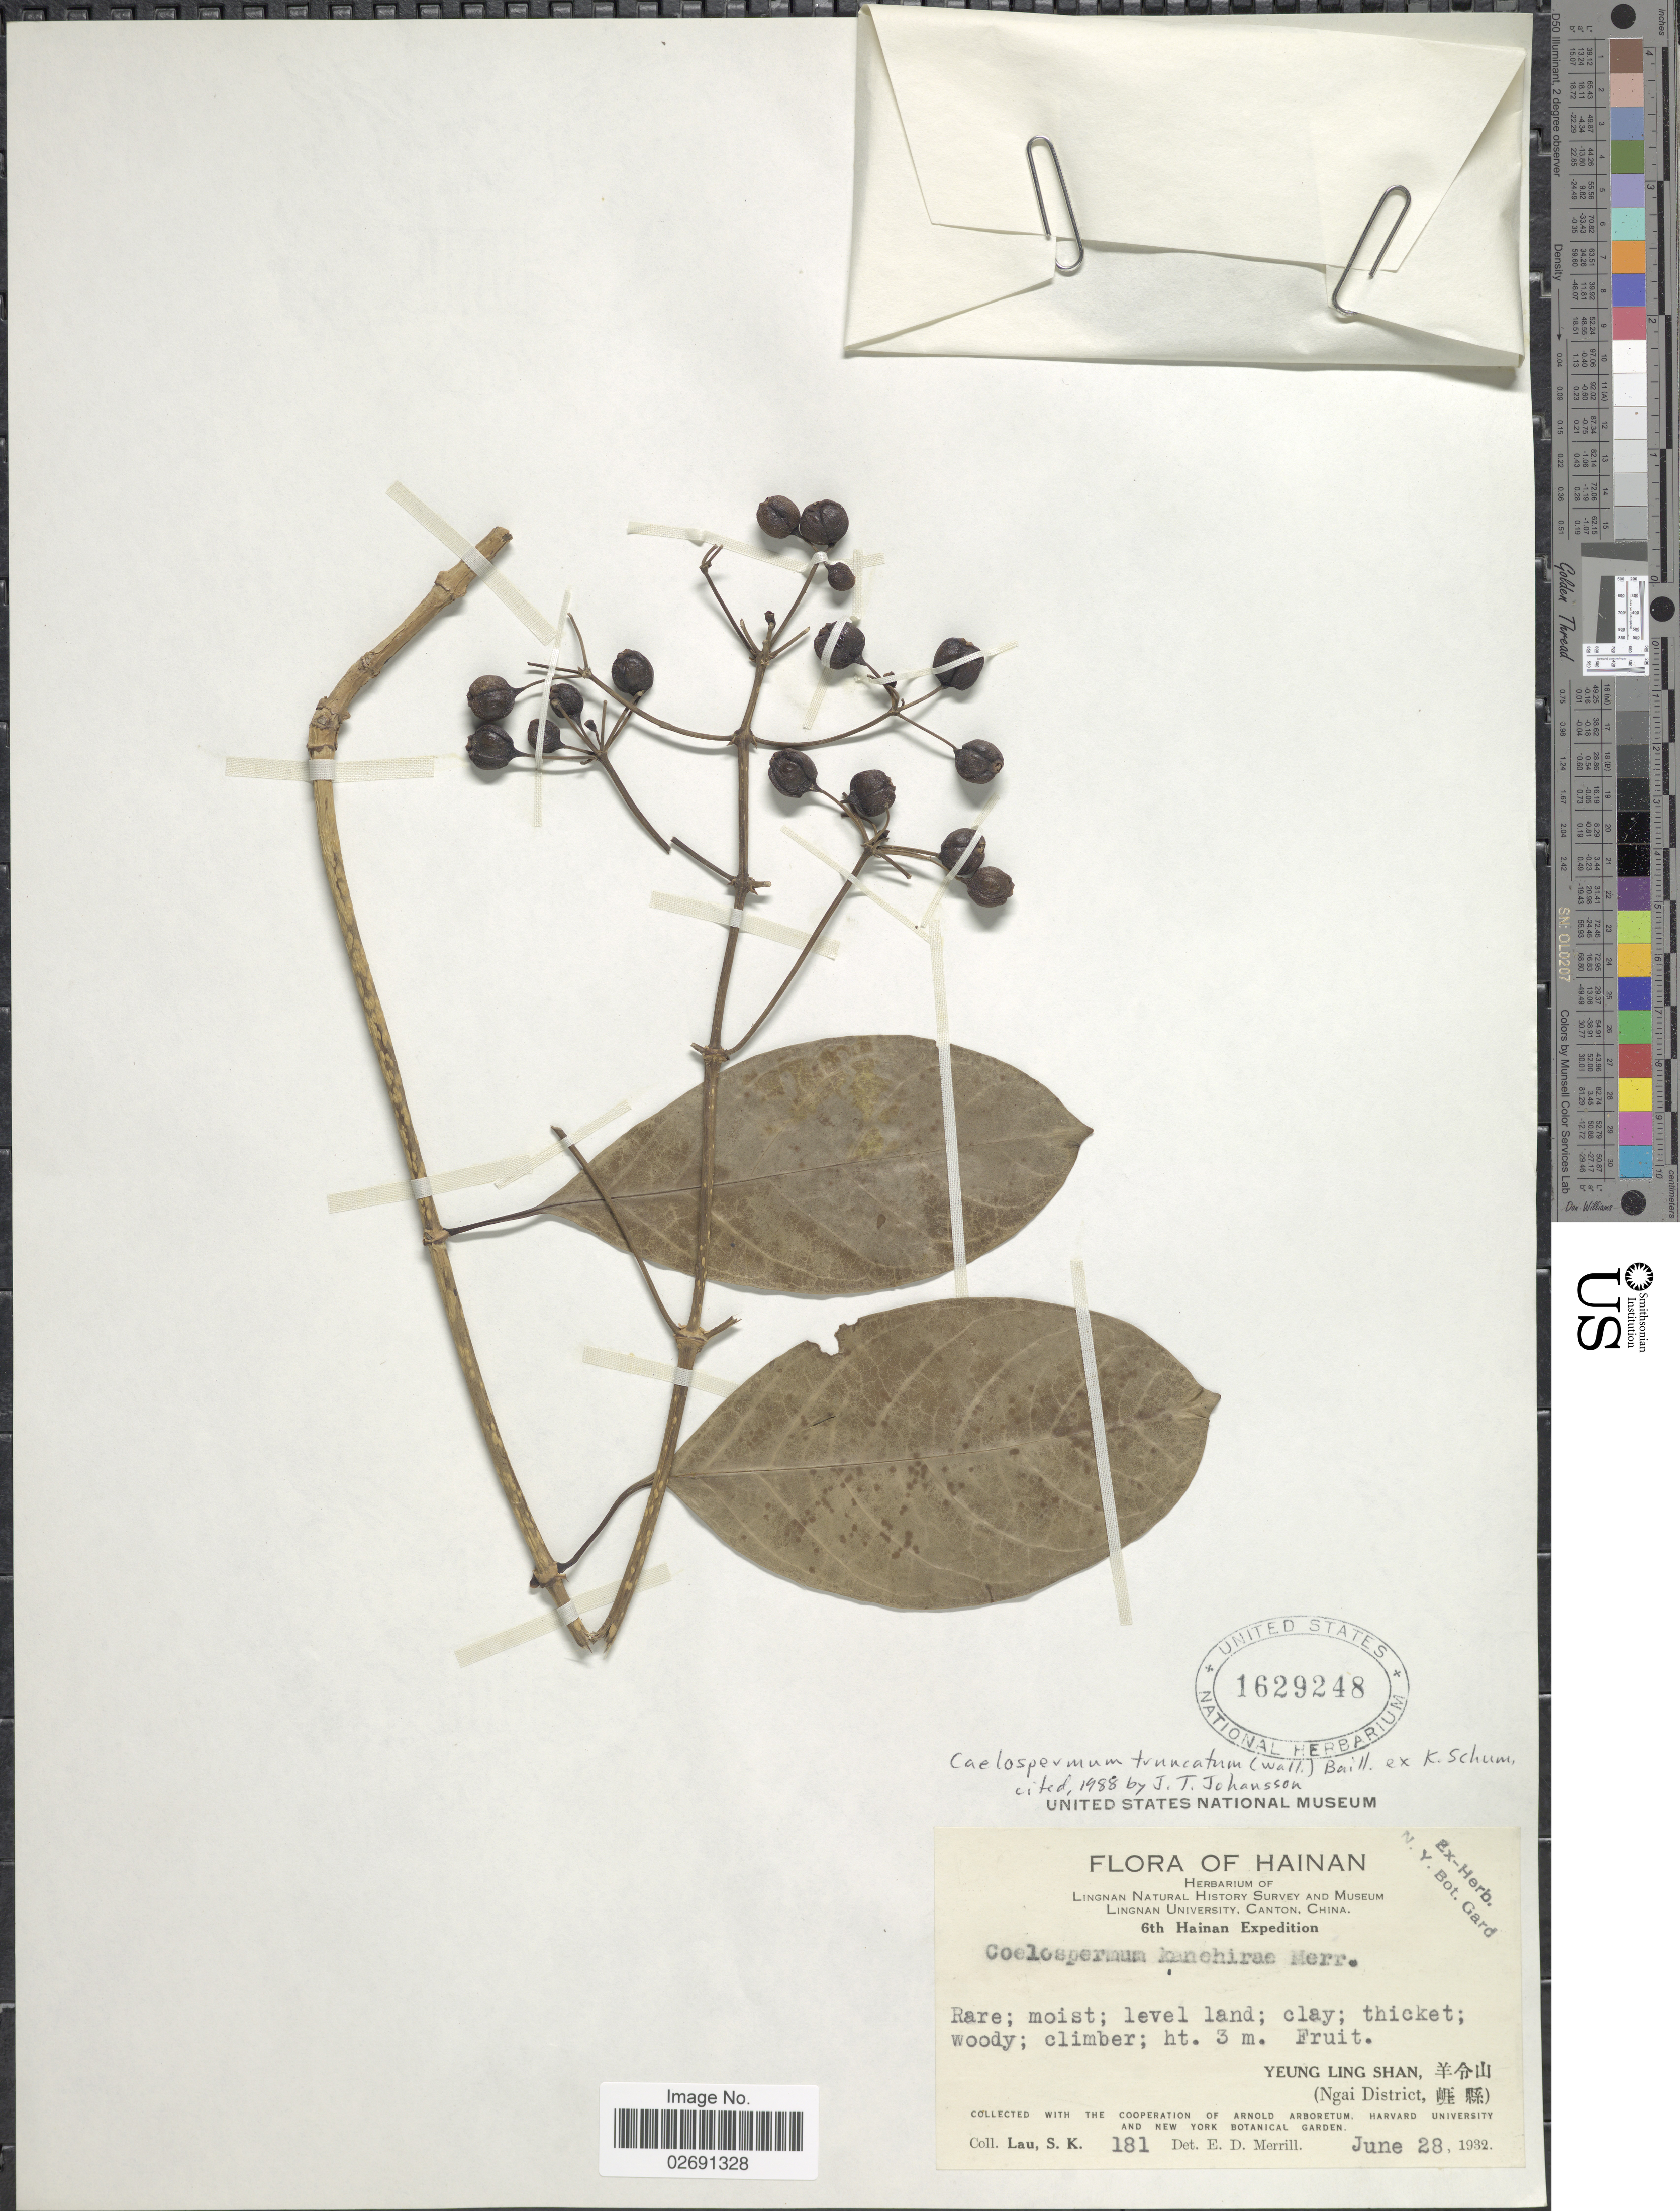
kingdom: Plantae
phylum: Tracheophyta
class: Magnoliopsida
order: Gentianales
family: Rubiaceae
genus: Coelospermum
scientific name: Coelospermum truncatum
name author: (Wall.) Baill. ex K. Schum.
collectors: S. K. Lau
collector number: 181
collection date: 1932-06-28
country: China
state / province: Hainan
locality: Yeung Ling Shan (Ngai District)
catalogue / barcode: US 1629248